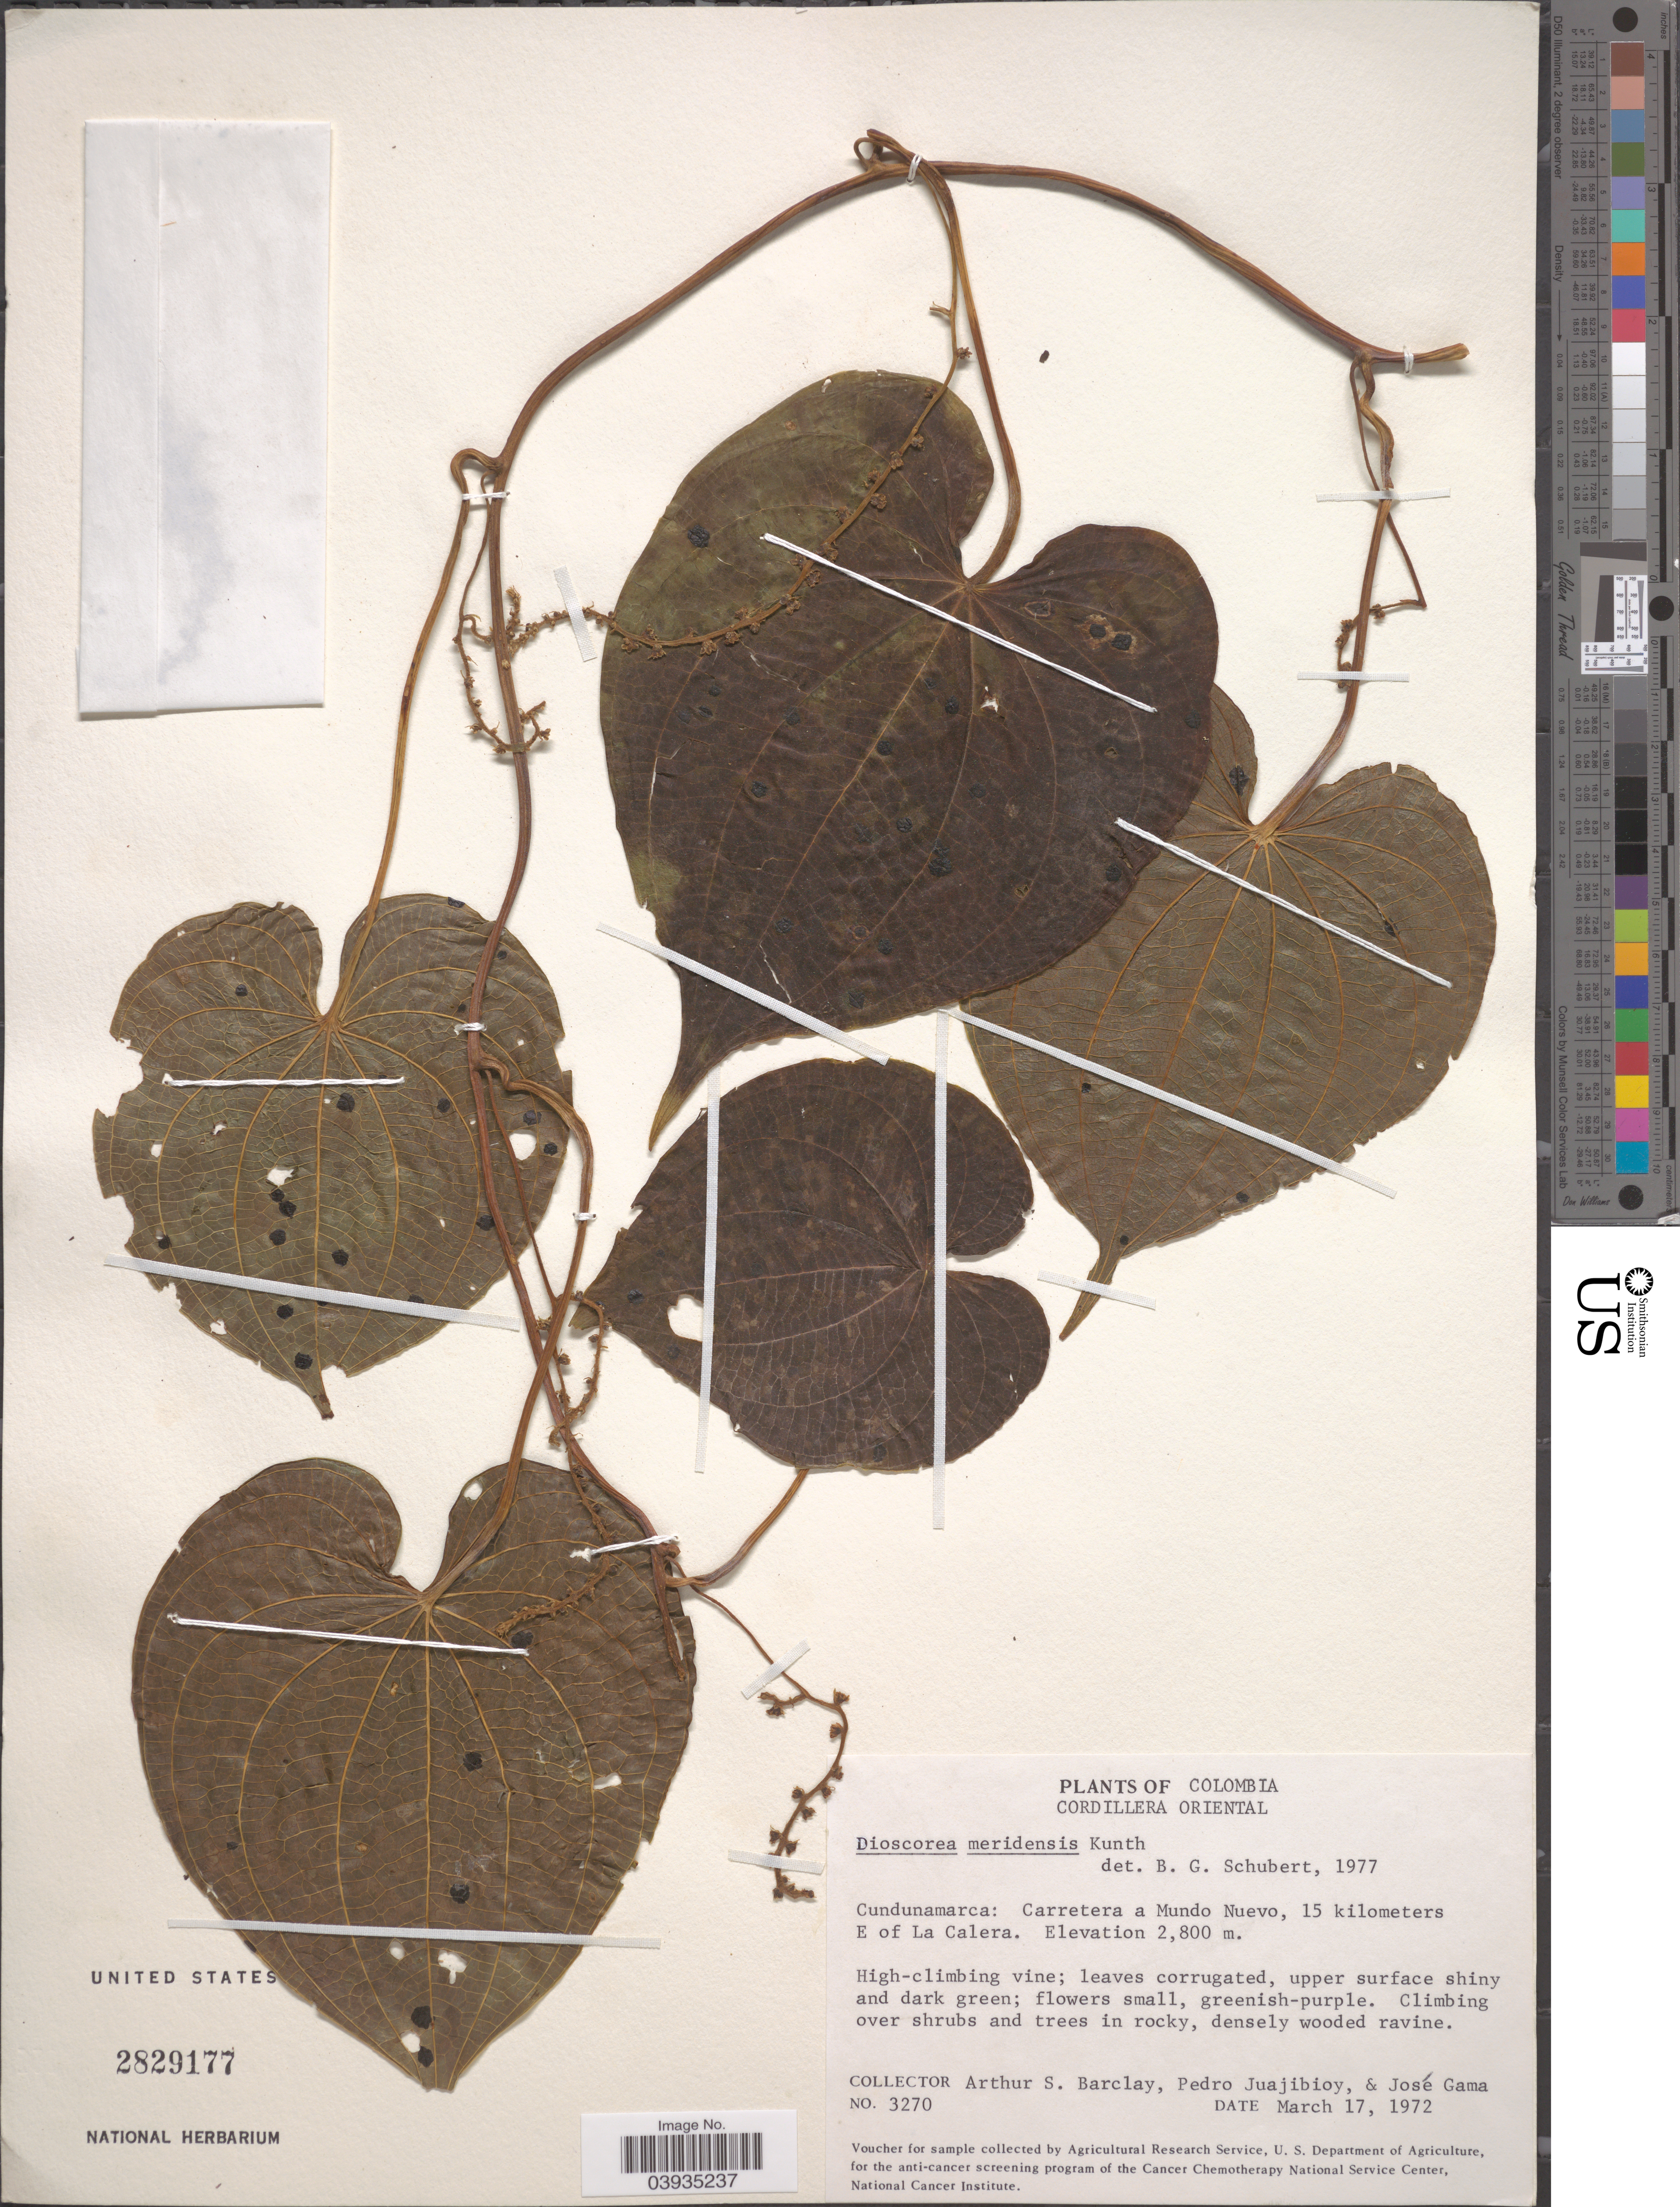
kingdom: Plantae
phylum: Tracheophyta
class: Liliopsida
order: Dioscoreales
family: Dioscoreaceae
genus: Dioscorea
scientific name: Dioscorea meridensis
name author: Kunth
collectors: A. S. Barclay, P. Juajibioy & J. Gama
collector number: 3270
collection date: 1972-03-17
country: Colombia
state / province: Cundinamarca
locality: Cordillera Oriental. Carretera a Mundo Nuevo, 15 kilometers E of La Calera.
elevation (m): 2800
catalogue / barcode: US 2829177